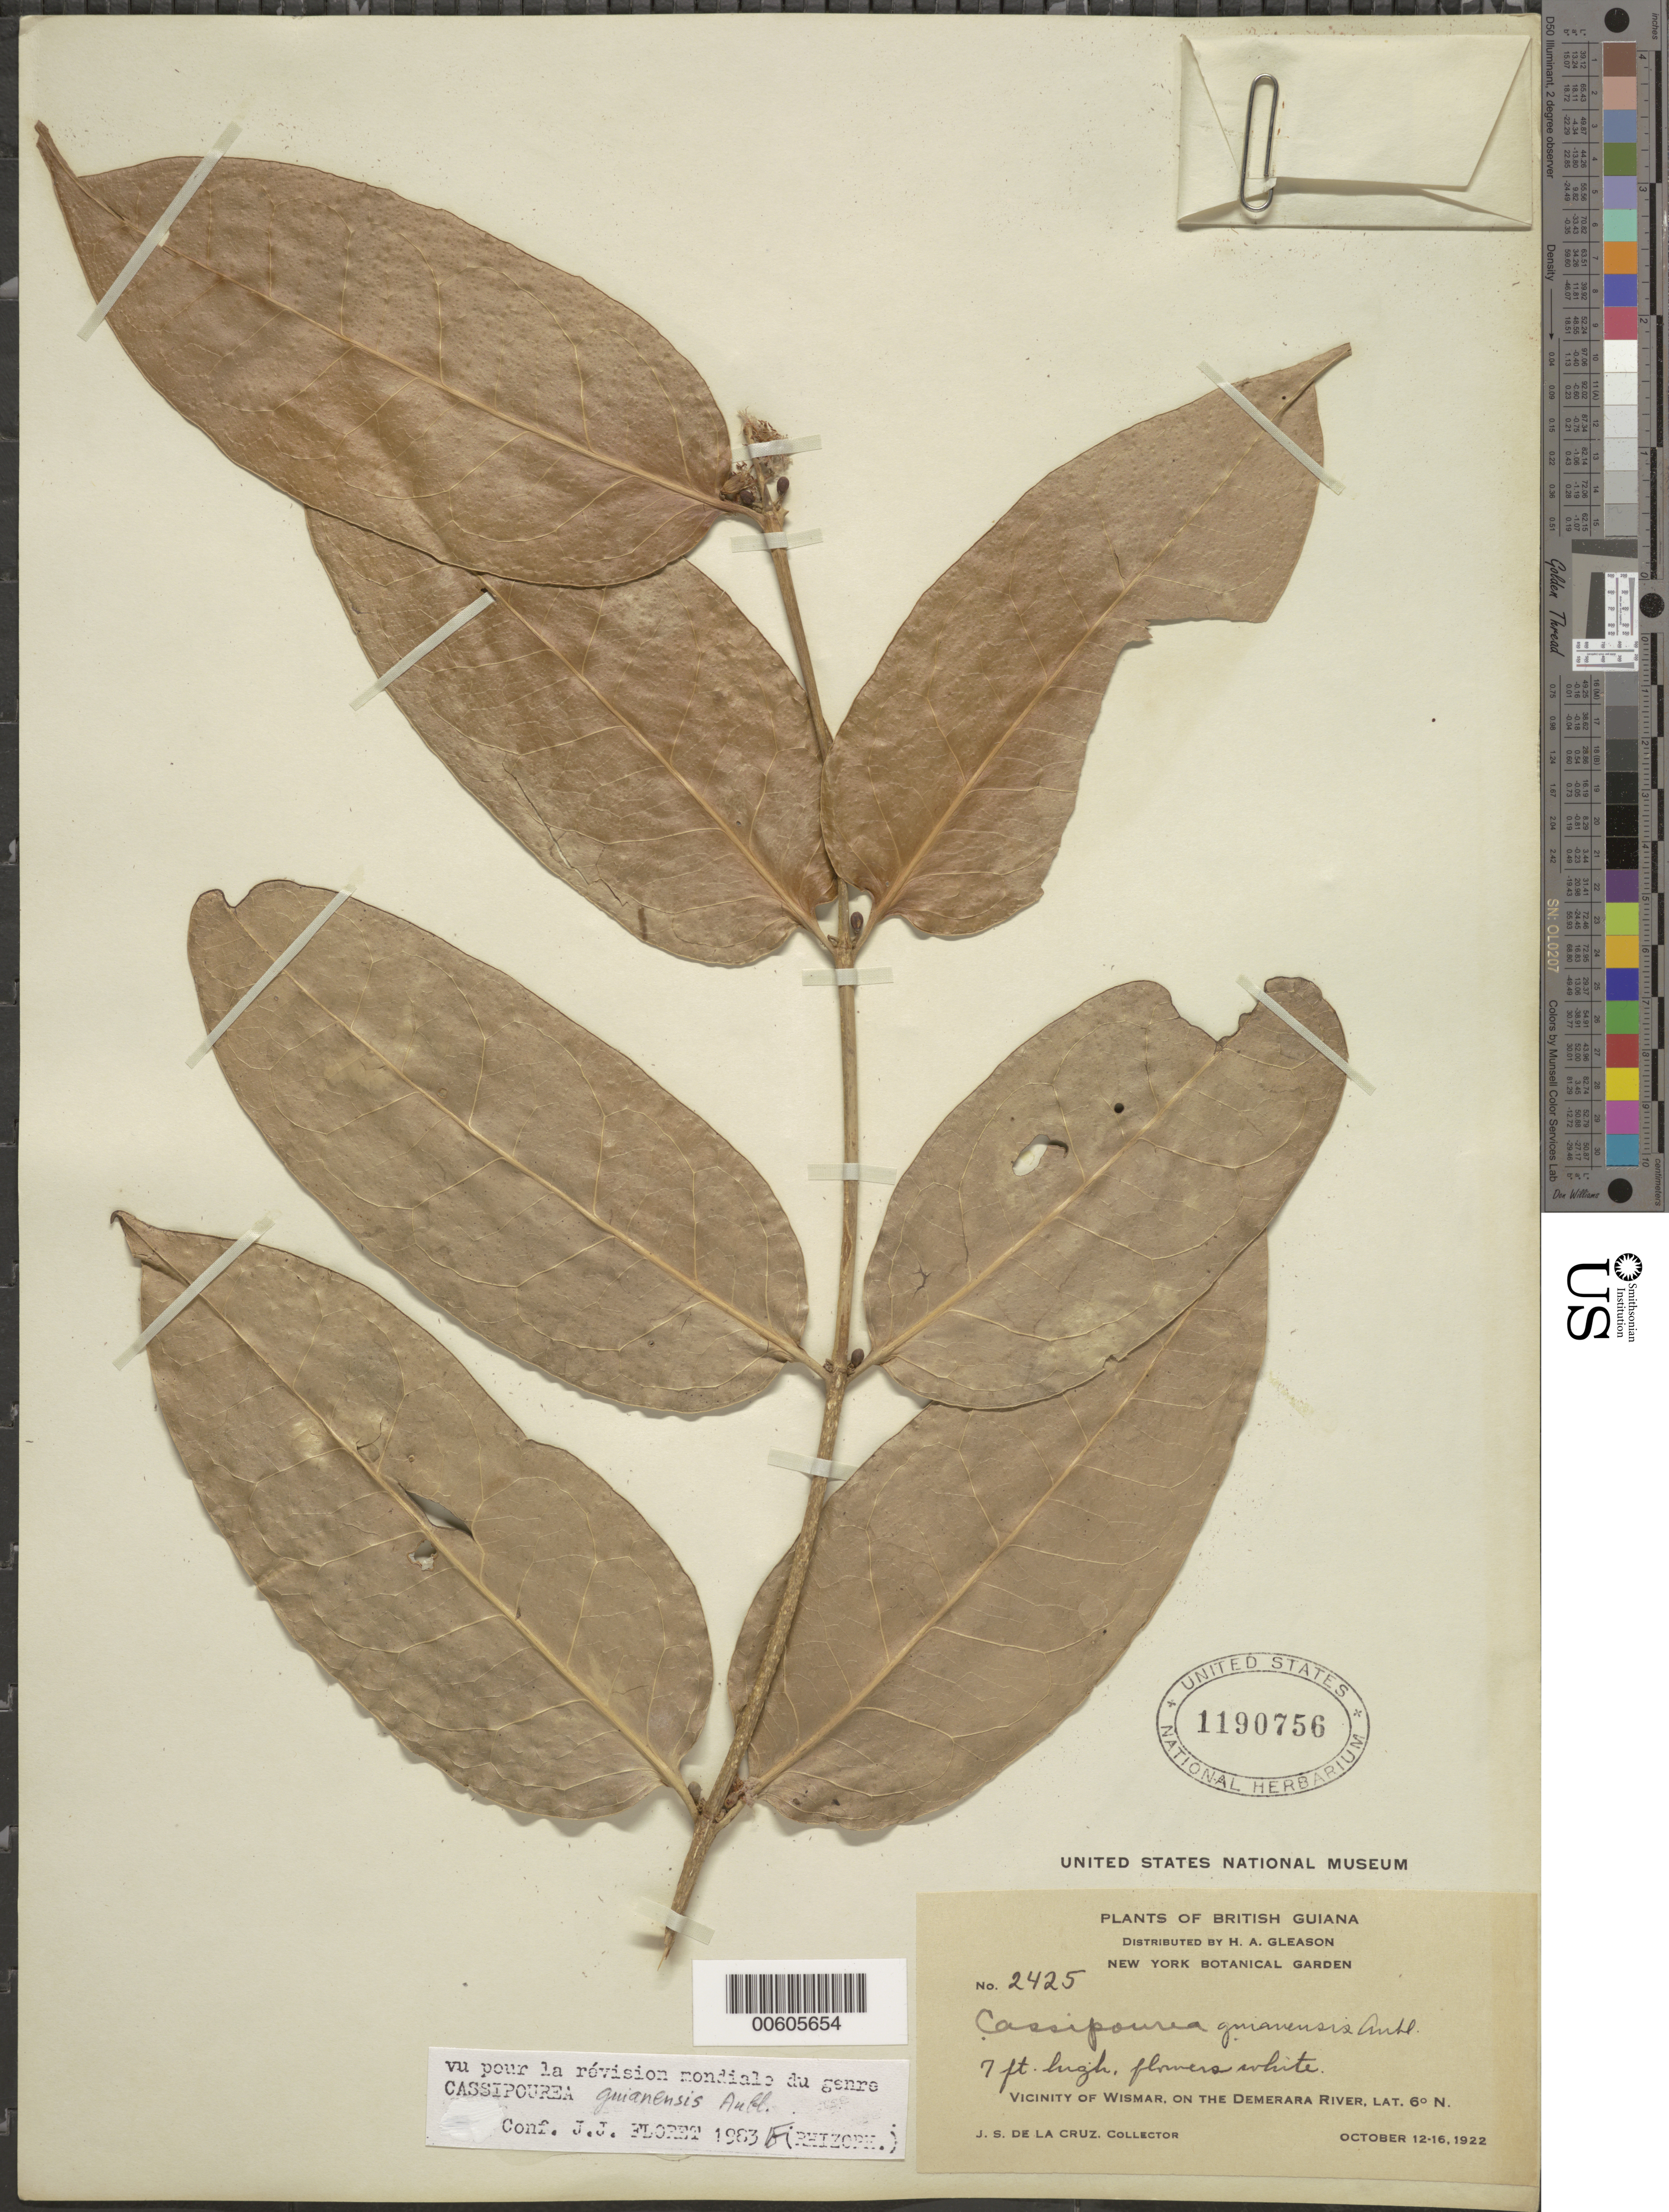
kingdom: Plantae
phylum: Tracheophyta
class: Magnoliopsida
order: Malpighiales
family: Rhizophoraceae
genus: Cassipourea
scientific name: Cassipourea guianensis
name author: Aubl.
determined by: Floret, J. J.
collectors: J. S. de la Cruz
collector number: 2425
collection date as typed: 12-Oct-22 to 16-Oct-22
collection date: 1922-10-12/1922-10-16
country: Guyana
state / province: U. Demerara-Berbice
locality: Wismar vic., on the Demerara River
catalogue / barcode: US 1190756